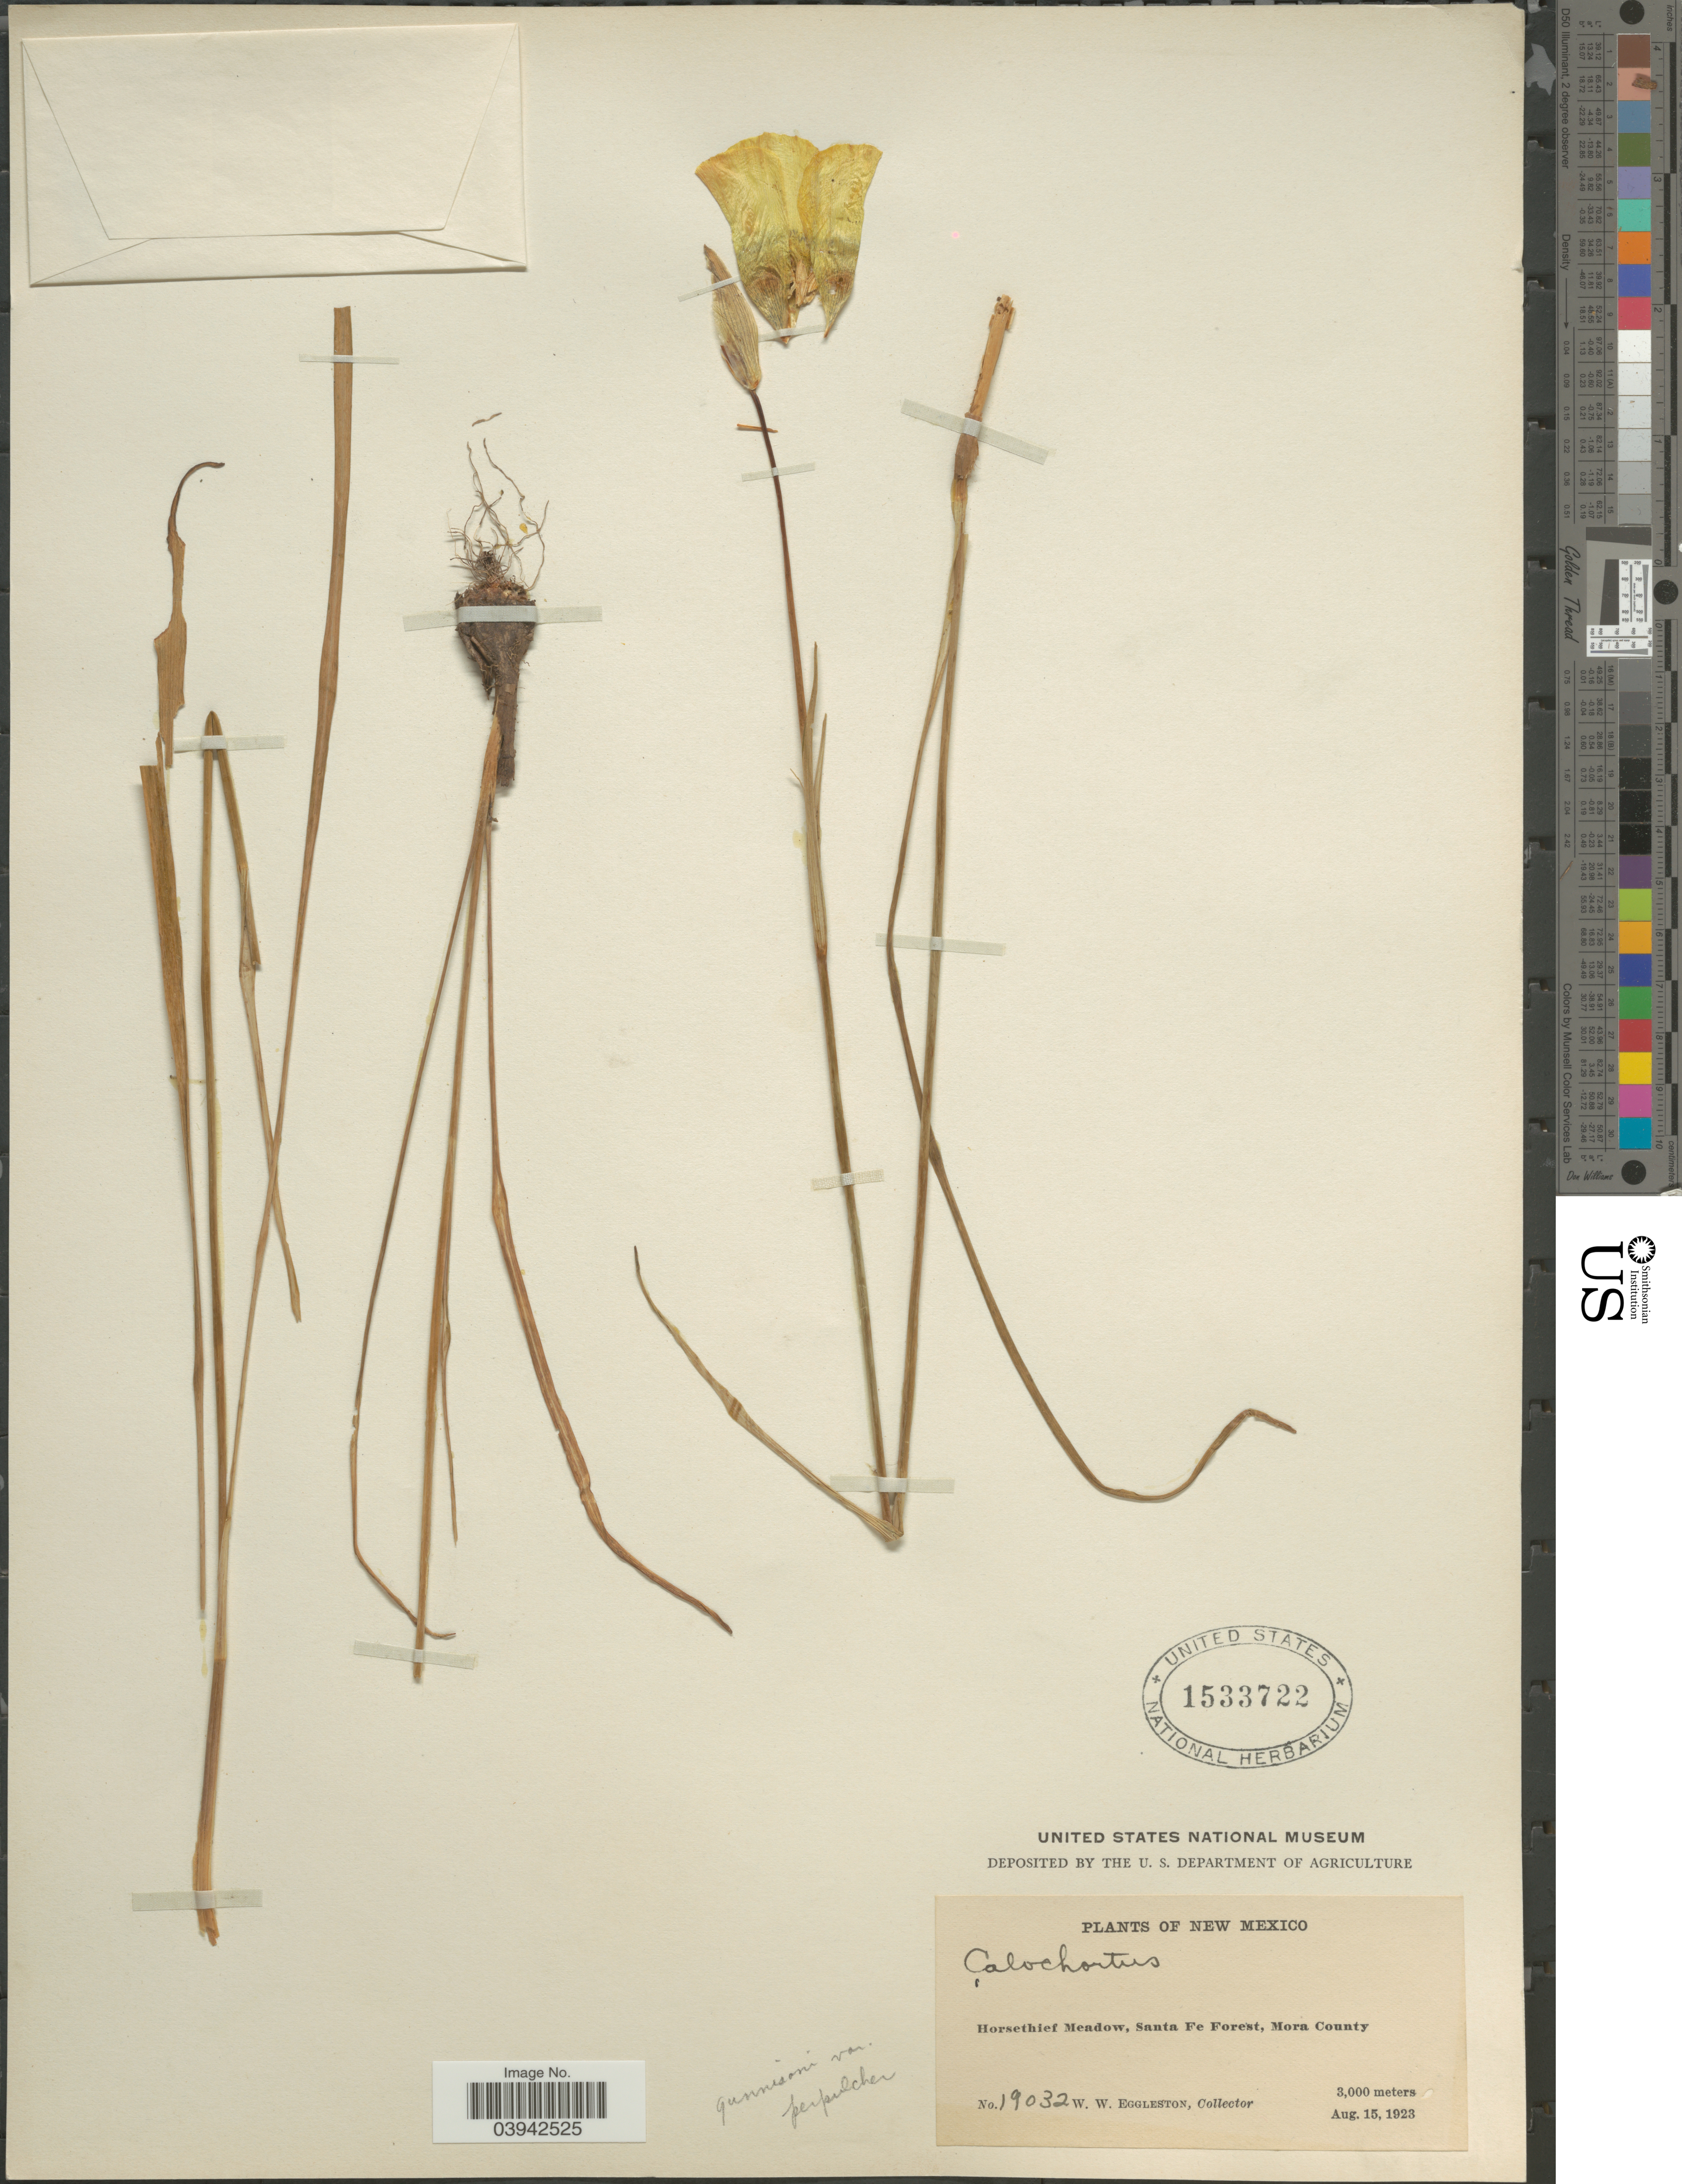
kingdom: Plantae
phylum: Tracheophyta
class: Liliopsida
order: Liliales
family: Liliaceae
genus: Calochortus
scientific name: Calochortus gunnisonii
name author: S. Watson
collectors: W. W. Eggleston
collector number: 19032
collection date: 1923-08-15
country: United States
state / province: New Mexico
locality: Horsethief Meadow, Santa Fe Forest, Mora County.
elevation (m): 3000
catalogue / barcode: US 1533722